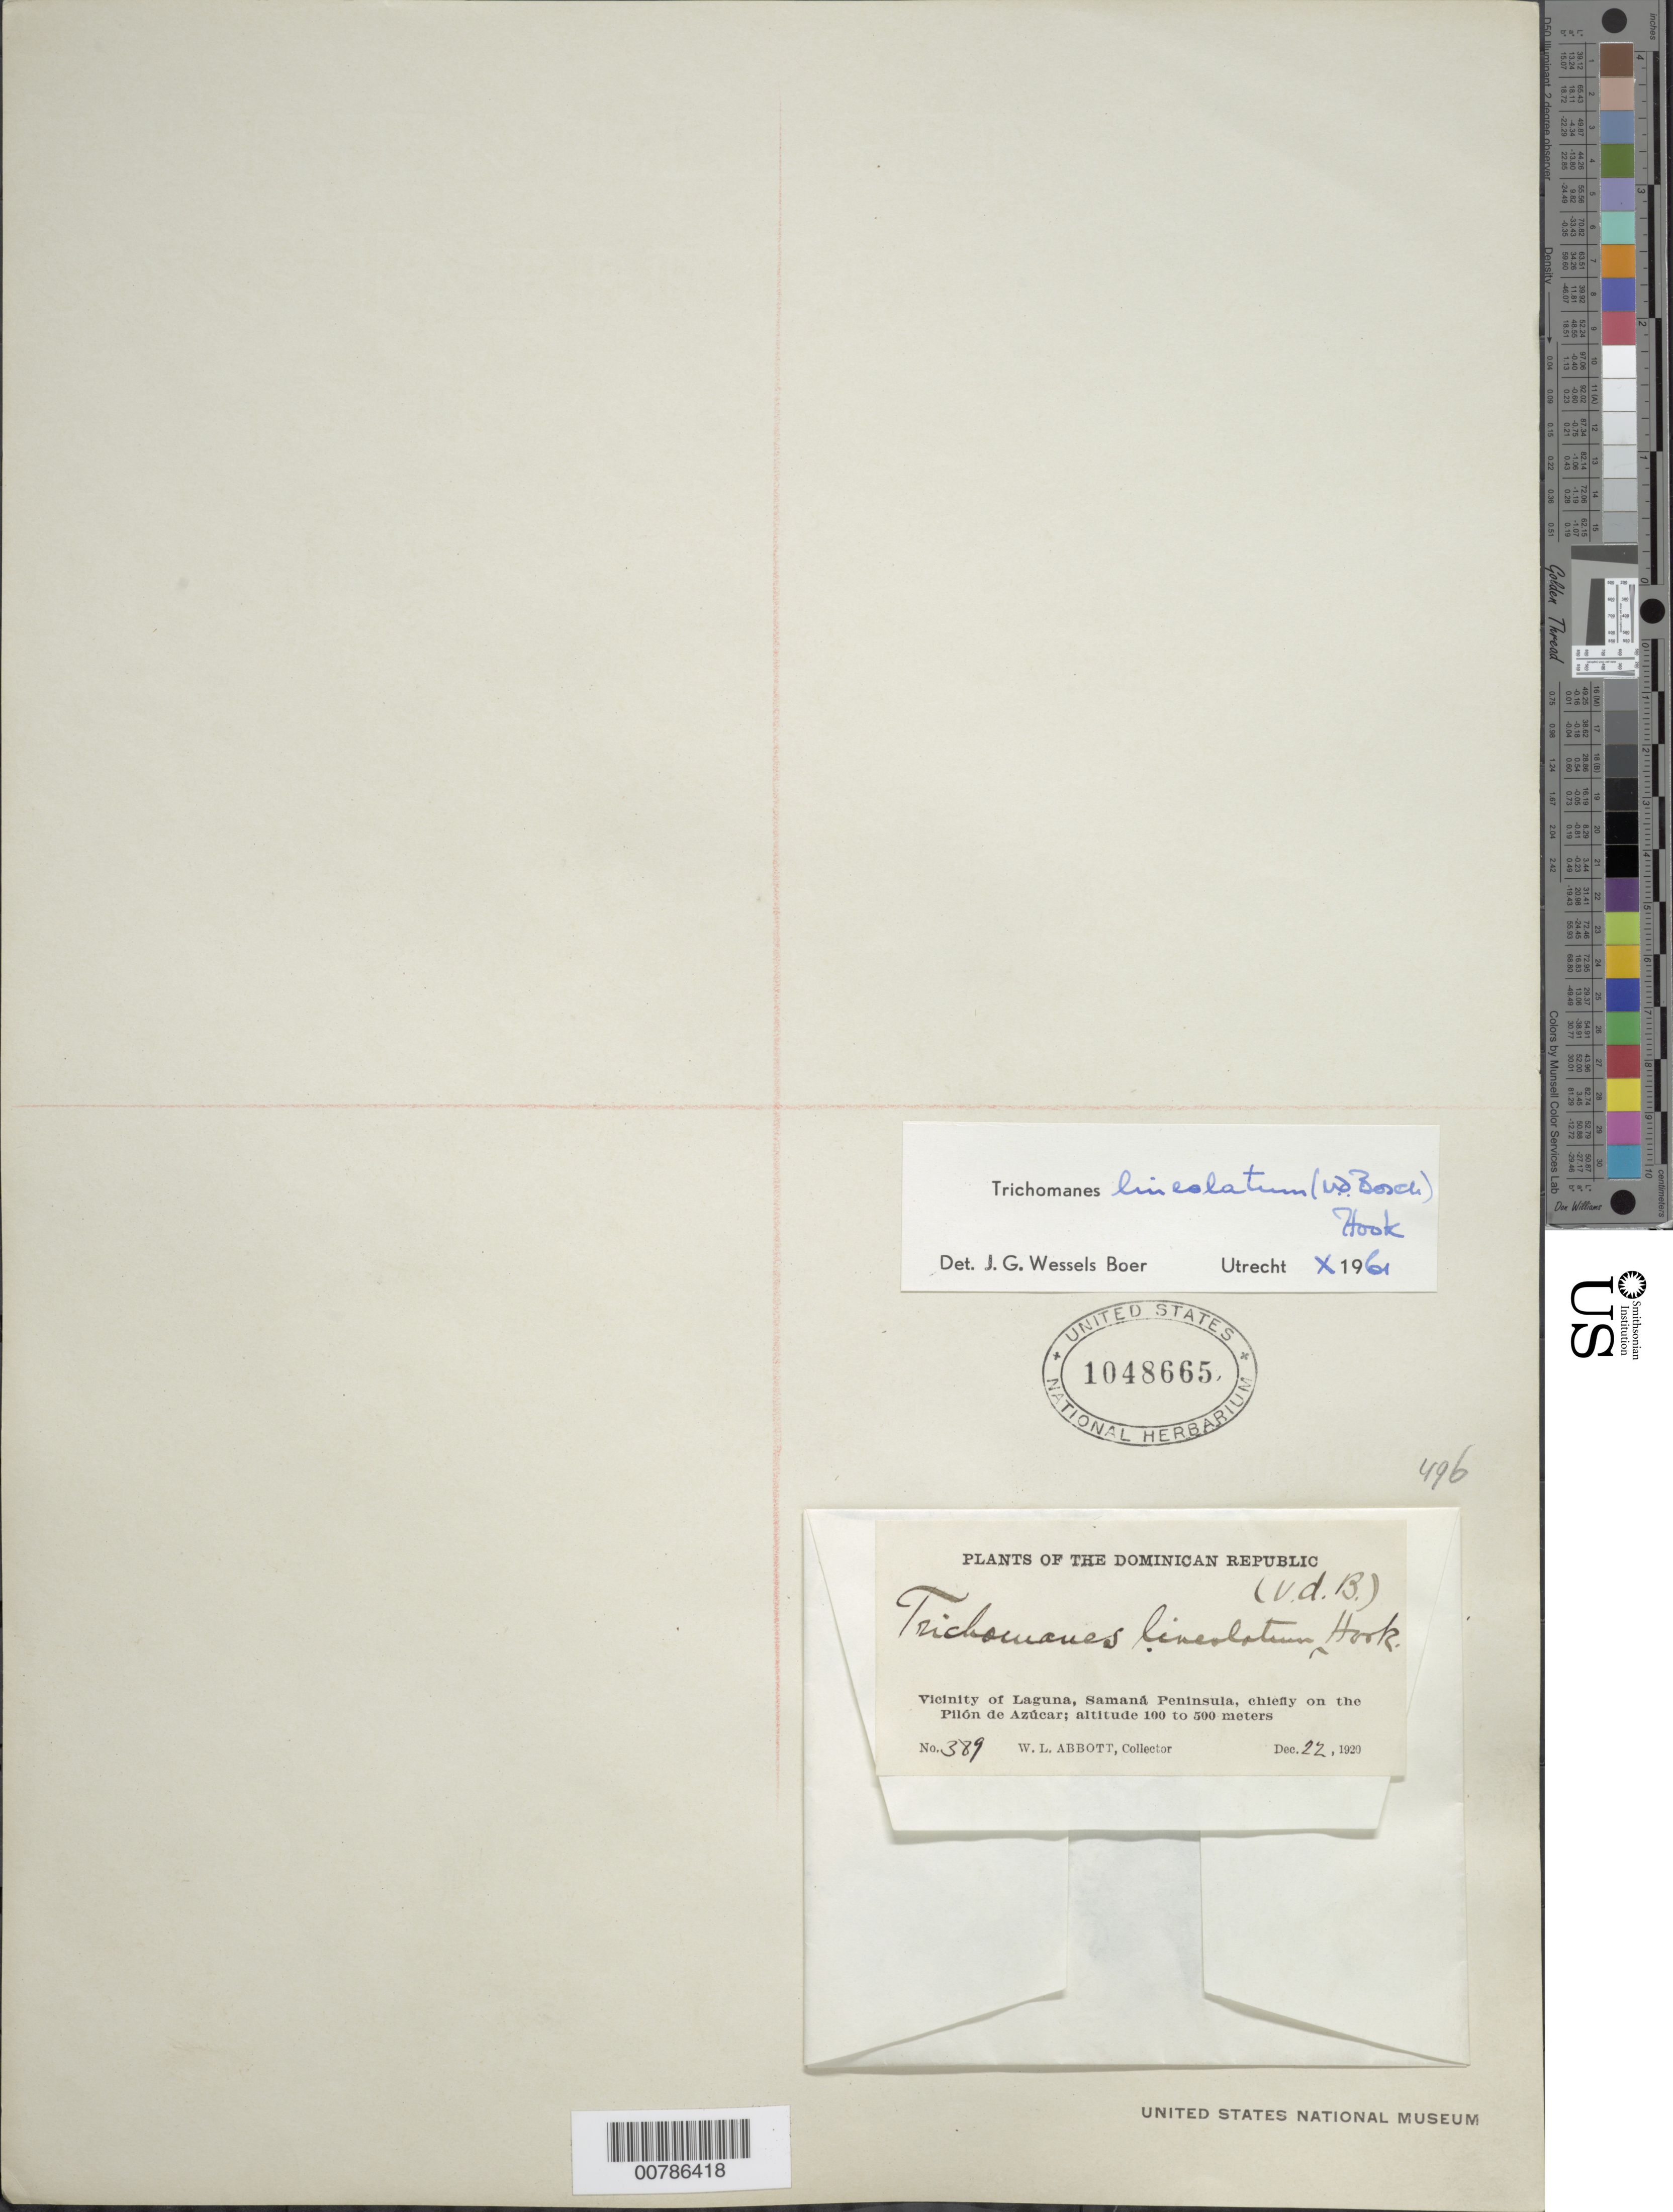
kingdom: Plantae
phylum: Tracheophyta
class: Polypodiopsida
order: Hymenophyllales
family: Hymenophyllaceae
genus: Didymoglossum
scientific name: Didymoglossum lineolatum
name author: Bosch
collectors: W. L. Abbott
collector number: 389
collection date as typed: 22 Dec 1920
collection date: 1920-12-22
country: Dominican Republic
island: Hispaniola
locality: Laguna vicinity, Samaná Peninsula, chiefly on the Pilón de Azúcar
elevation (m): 100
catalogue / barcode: US 1048665